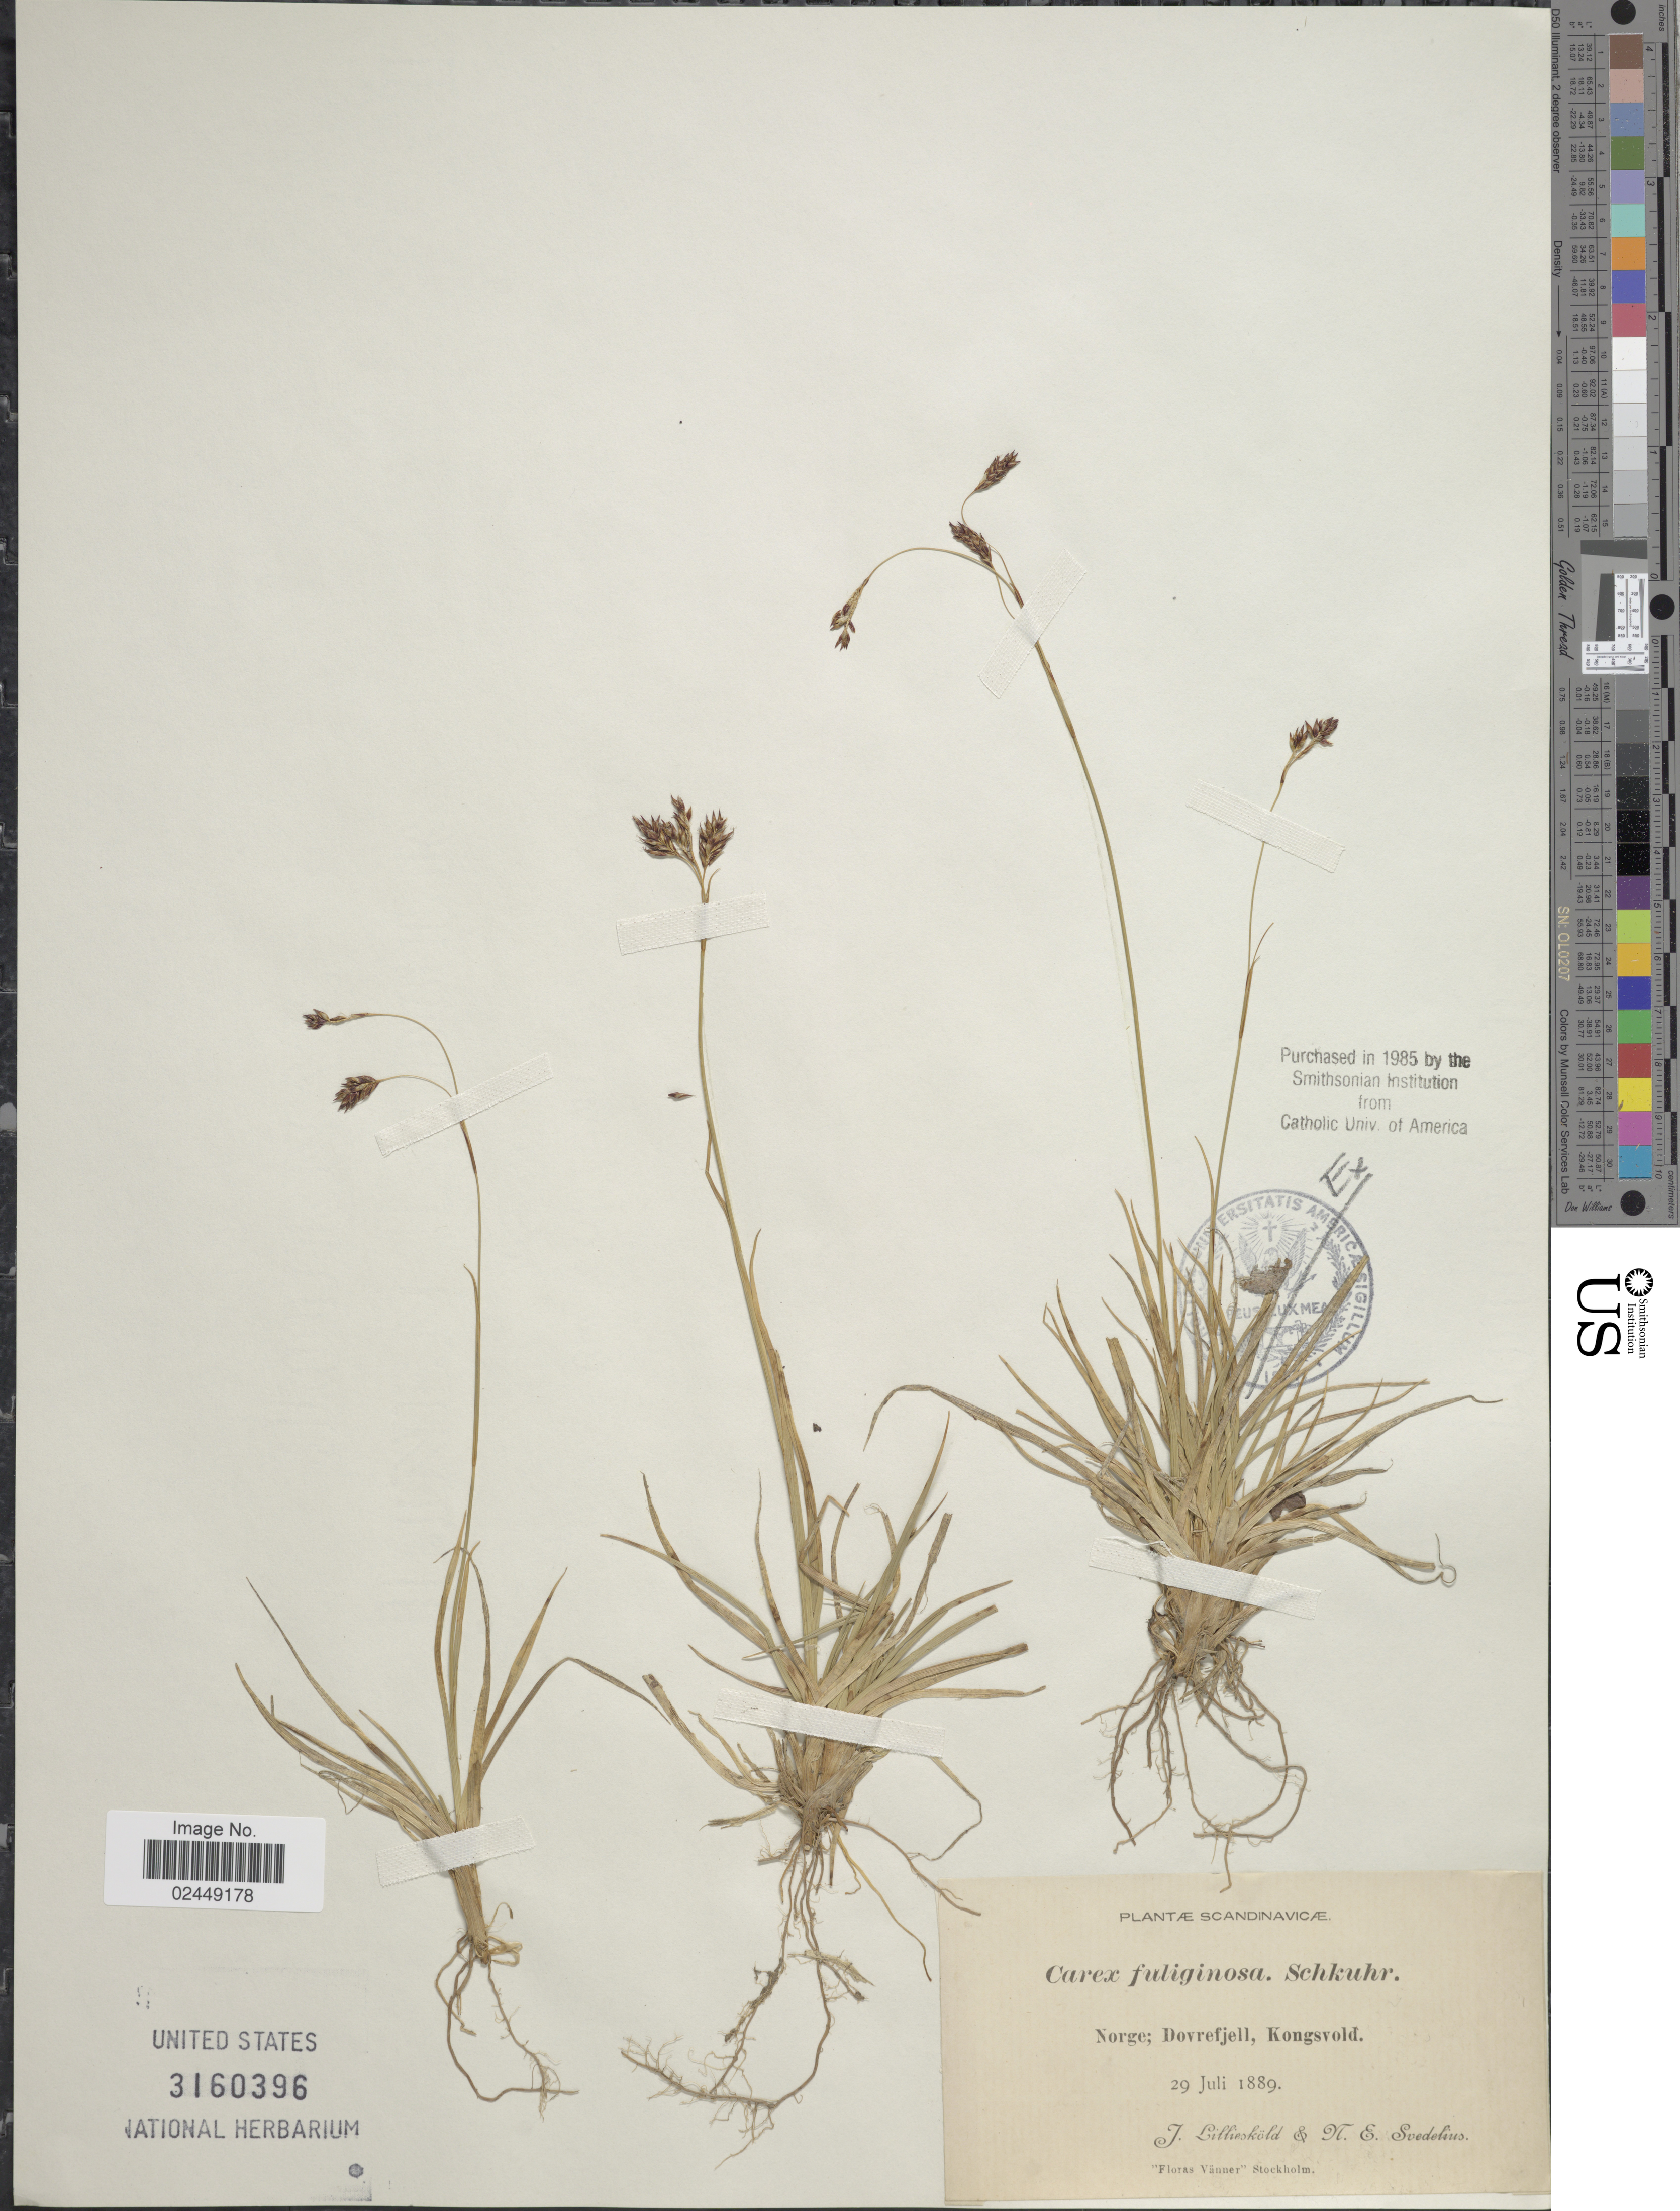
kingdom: Plantae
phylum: Tracheophyta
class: Liliopsida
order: Poales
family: Cyperaceae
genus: Carex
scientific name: Carex fuliginosa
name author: Schkuhr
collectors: J. Lillieskold & N. Svedelius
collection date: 1889-07-29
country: Norway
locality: Scandinavicæ, Dovrefjell, Kongsvold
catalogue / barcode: US 3160396